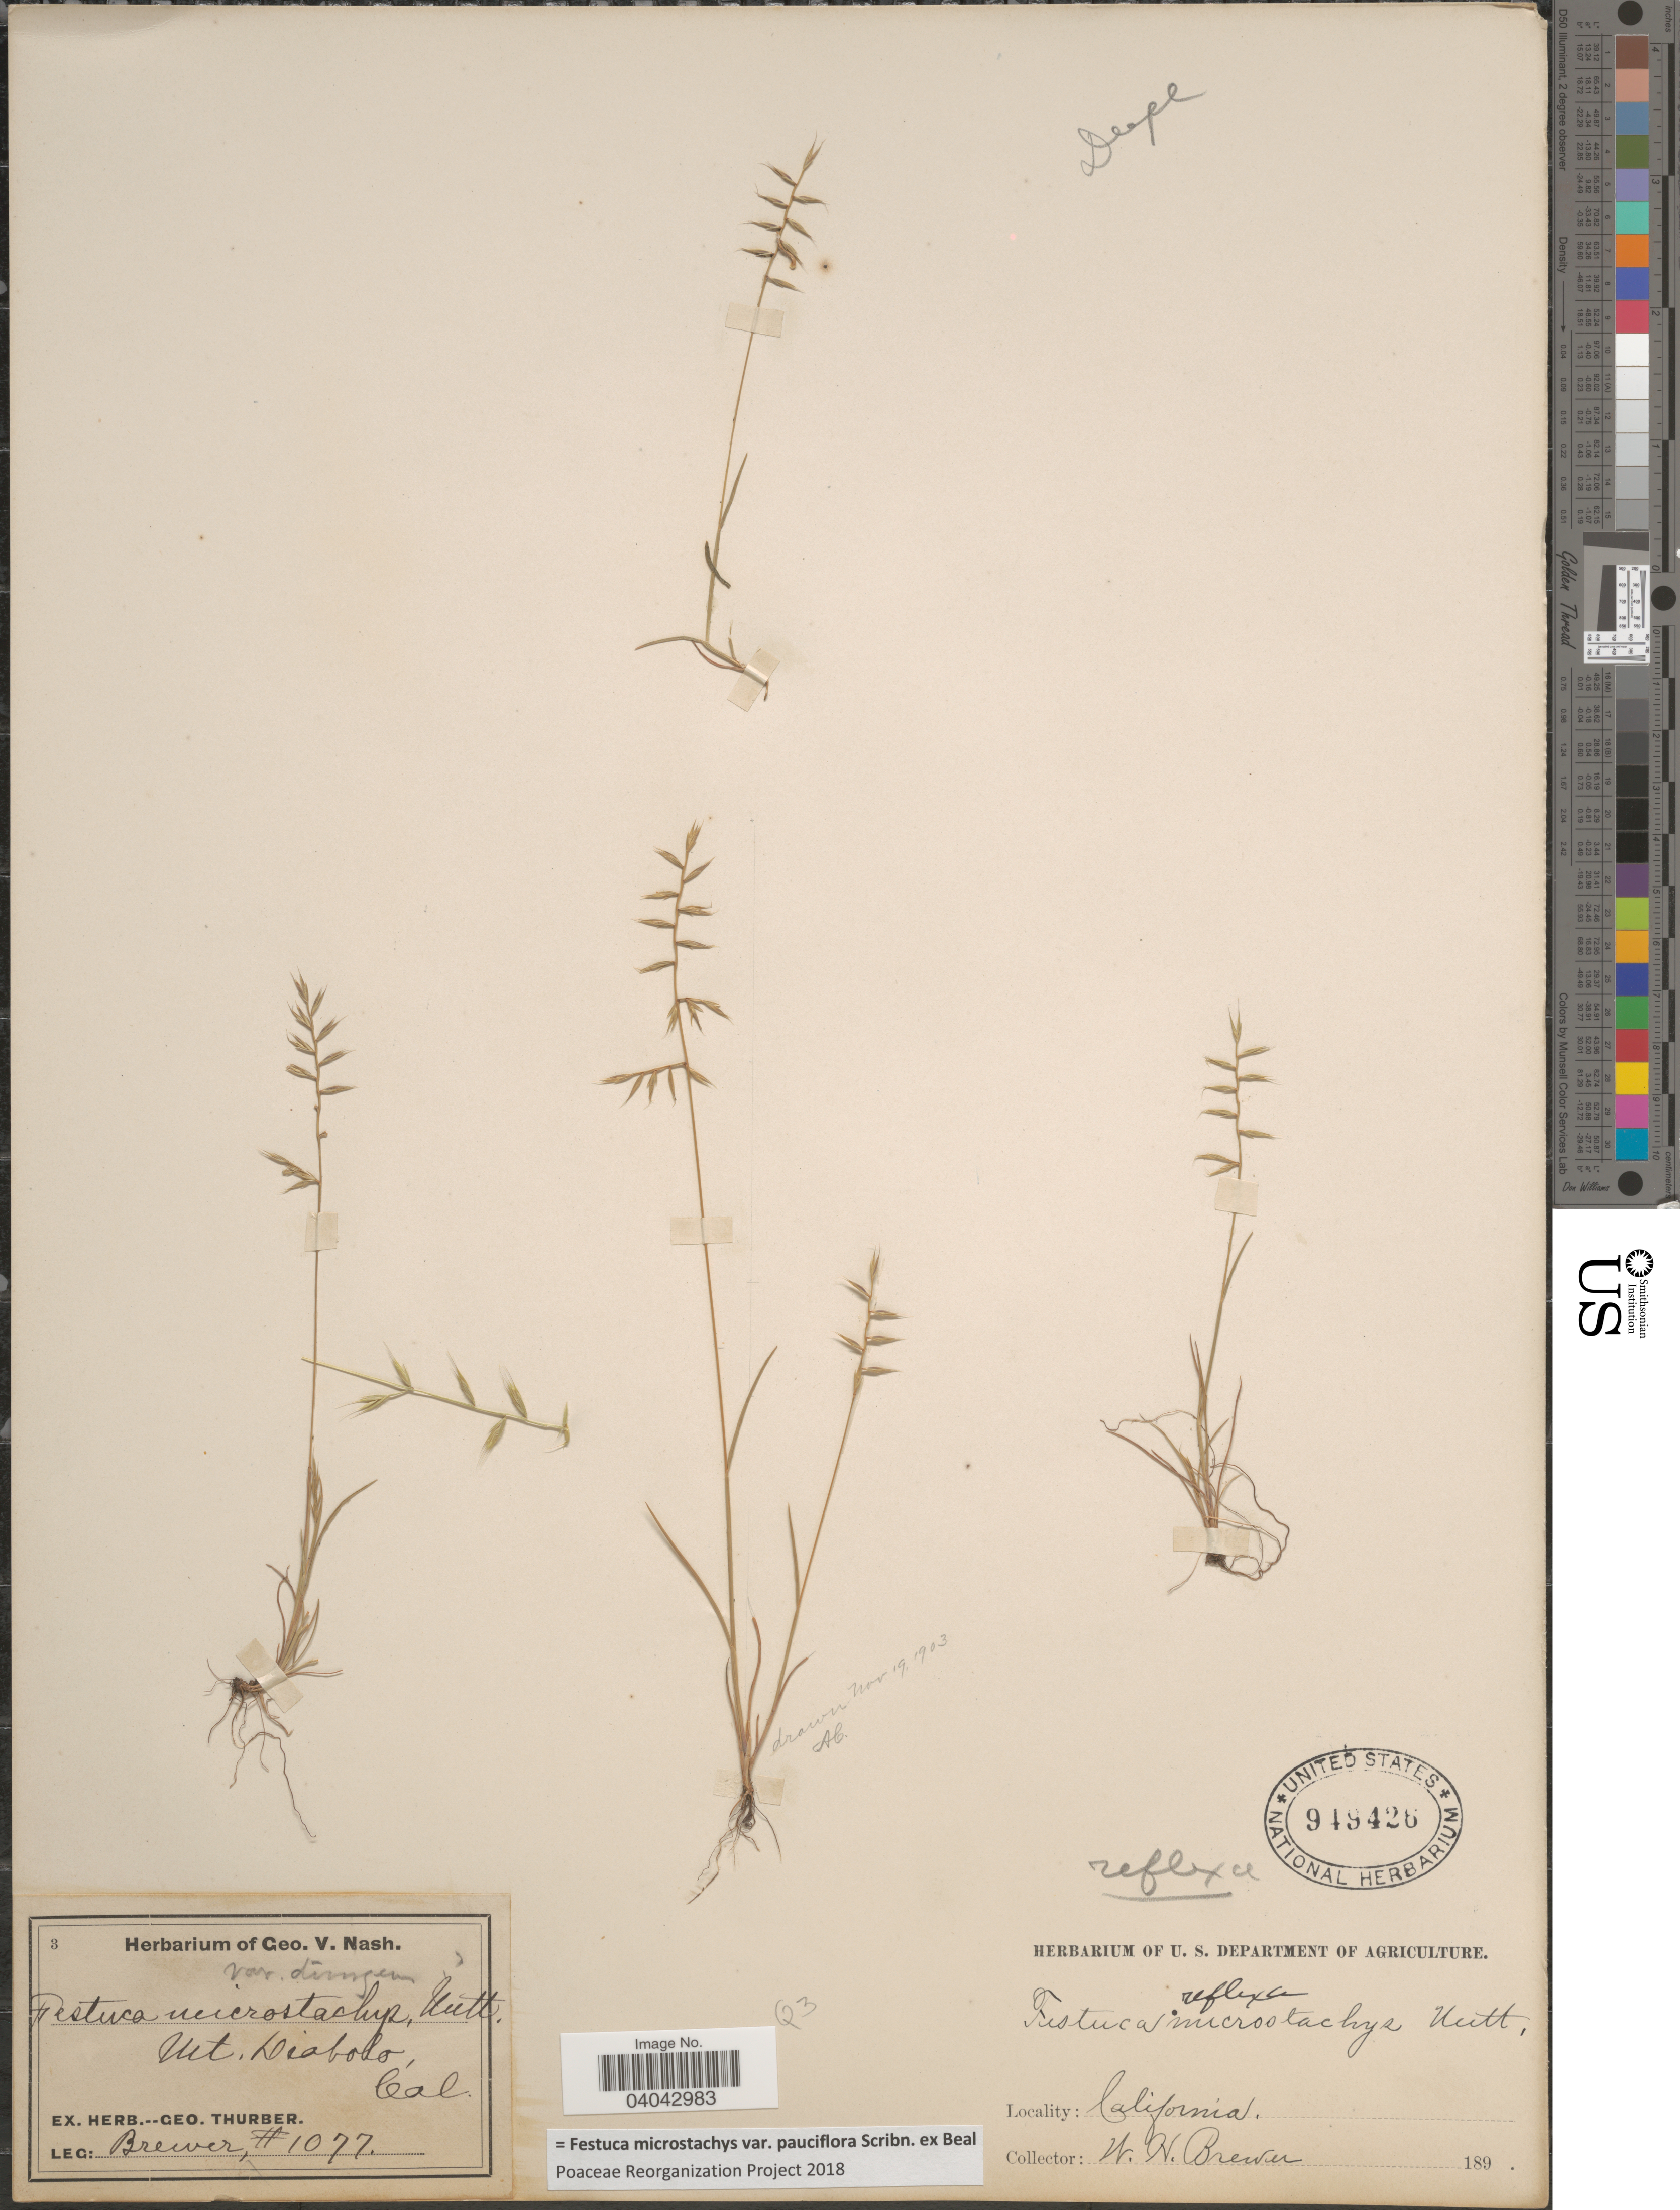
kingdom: Plantae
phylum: Tracheophyta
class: Liliopsida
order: Poales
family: Poaceae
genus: Festuca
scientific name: Festuca microstachys var. pauciflora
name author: Scribn. ex W.J. Beal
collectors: W. H. Brewer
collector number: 1077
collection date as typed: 189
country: United States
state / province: California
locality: Mt. Diabolo.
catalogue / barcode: US 949426